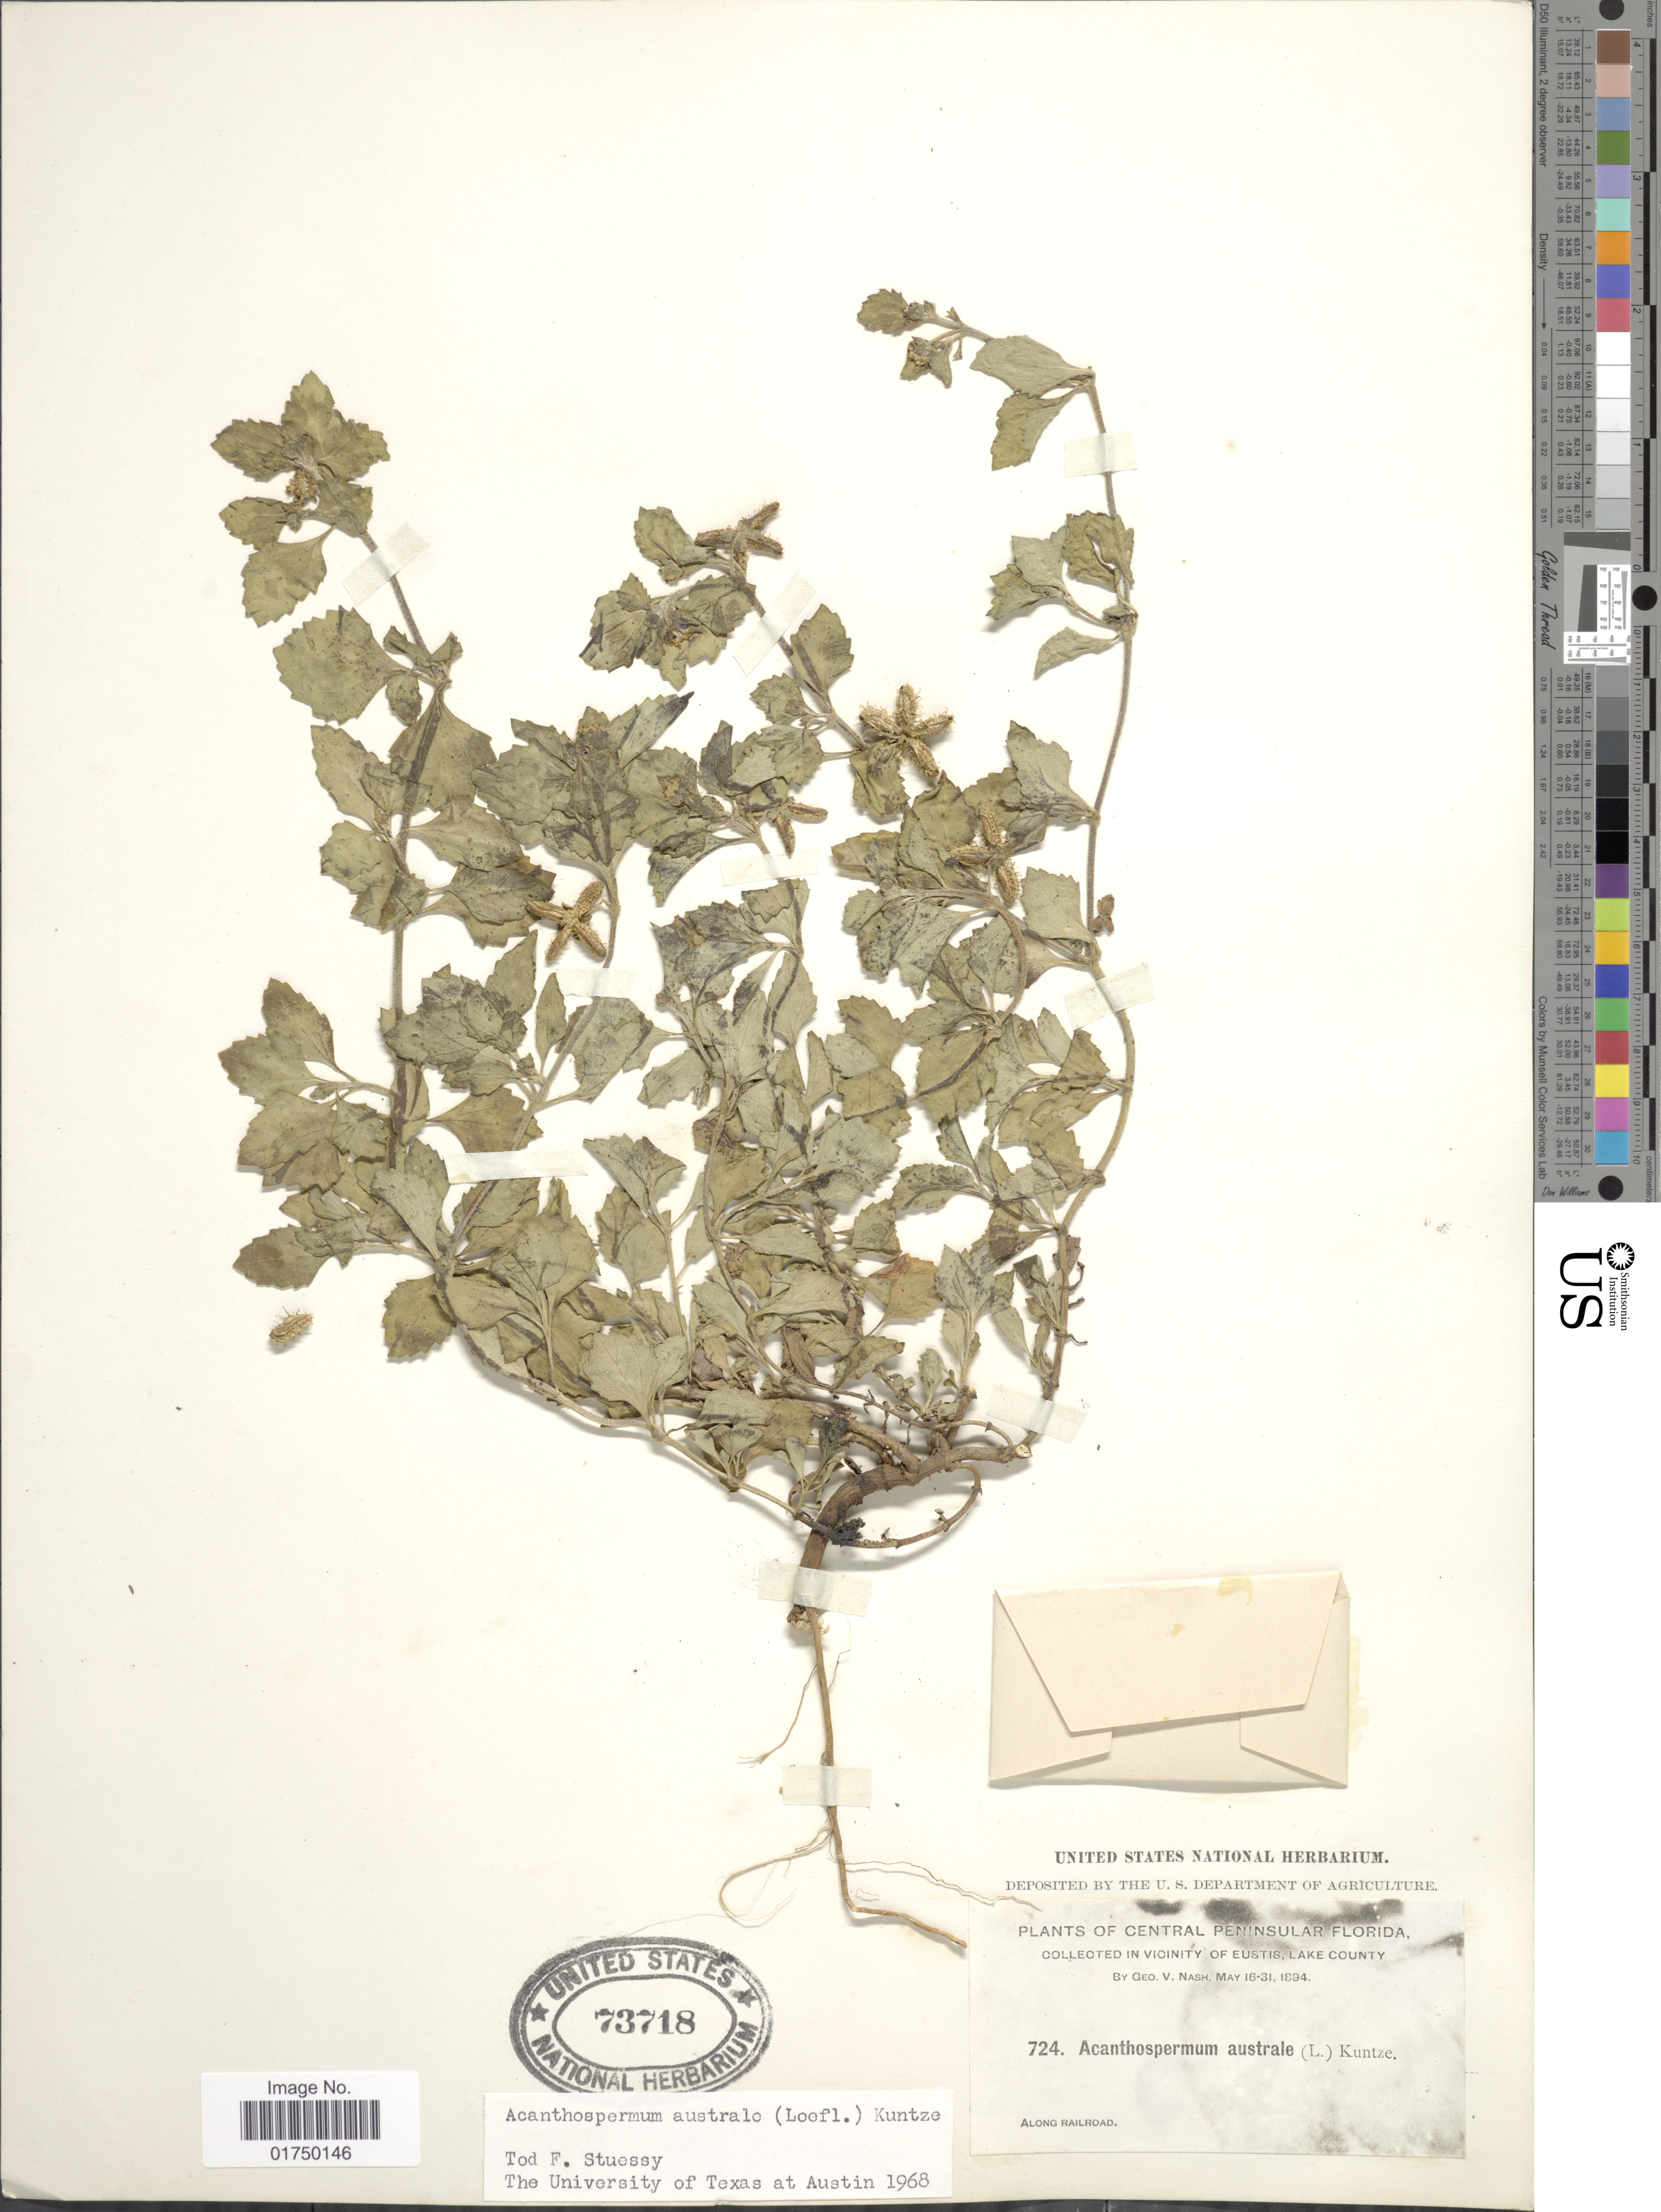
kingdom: Plantae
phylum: Tracheophyta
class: Magnoliopsida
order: Asterales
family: Asteraceae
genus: Acanthospermum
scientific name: Acanthospermum australe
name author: (Loefl.) Kuntze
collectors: G. V. Nash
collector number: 724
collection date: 1894-05-16/1894-05-31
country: United States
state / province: Florida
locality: Central Peninsula Florida. In Vicinity of Eustis, Lake County. Along railroad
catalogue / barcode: US 73718